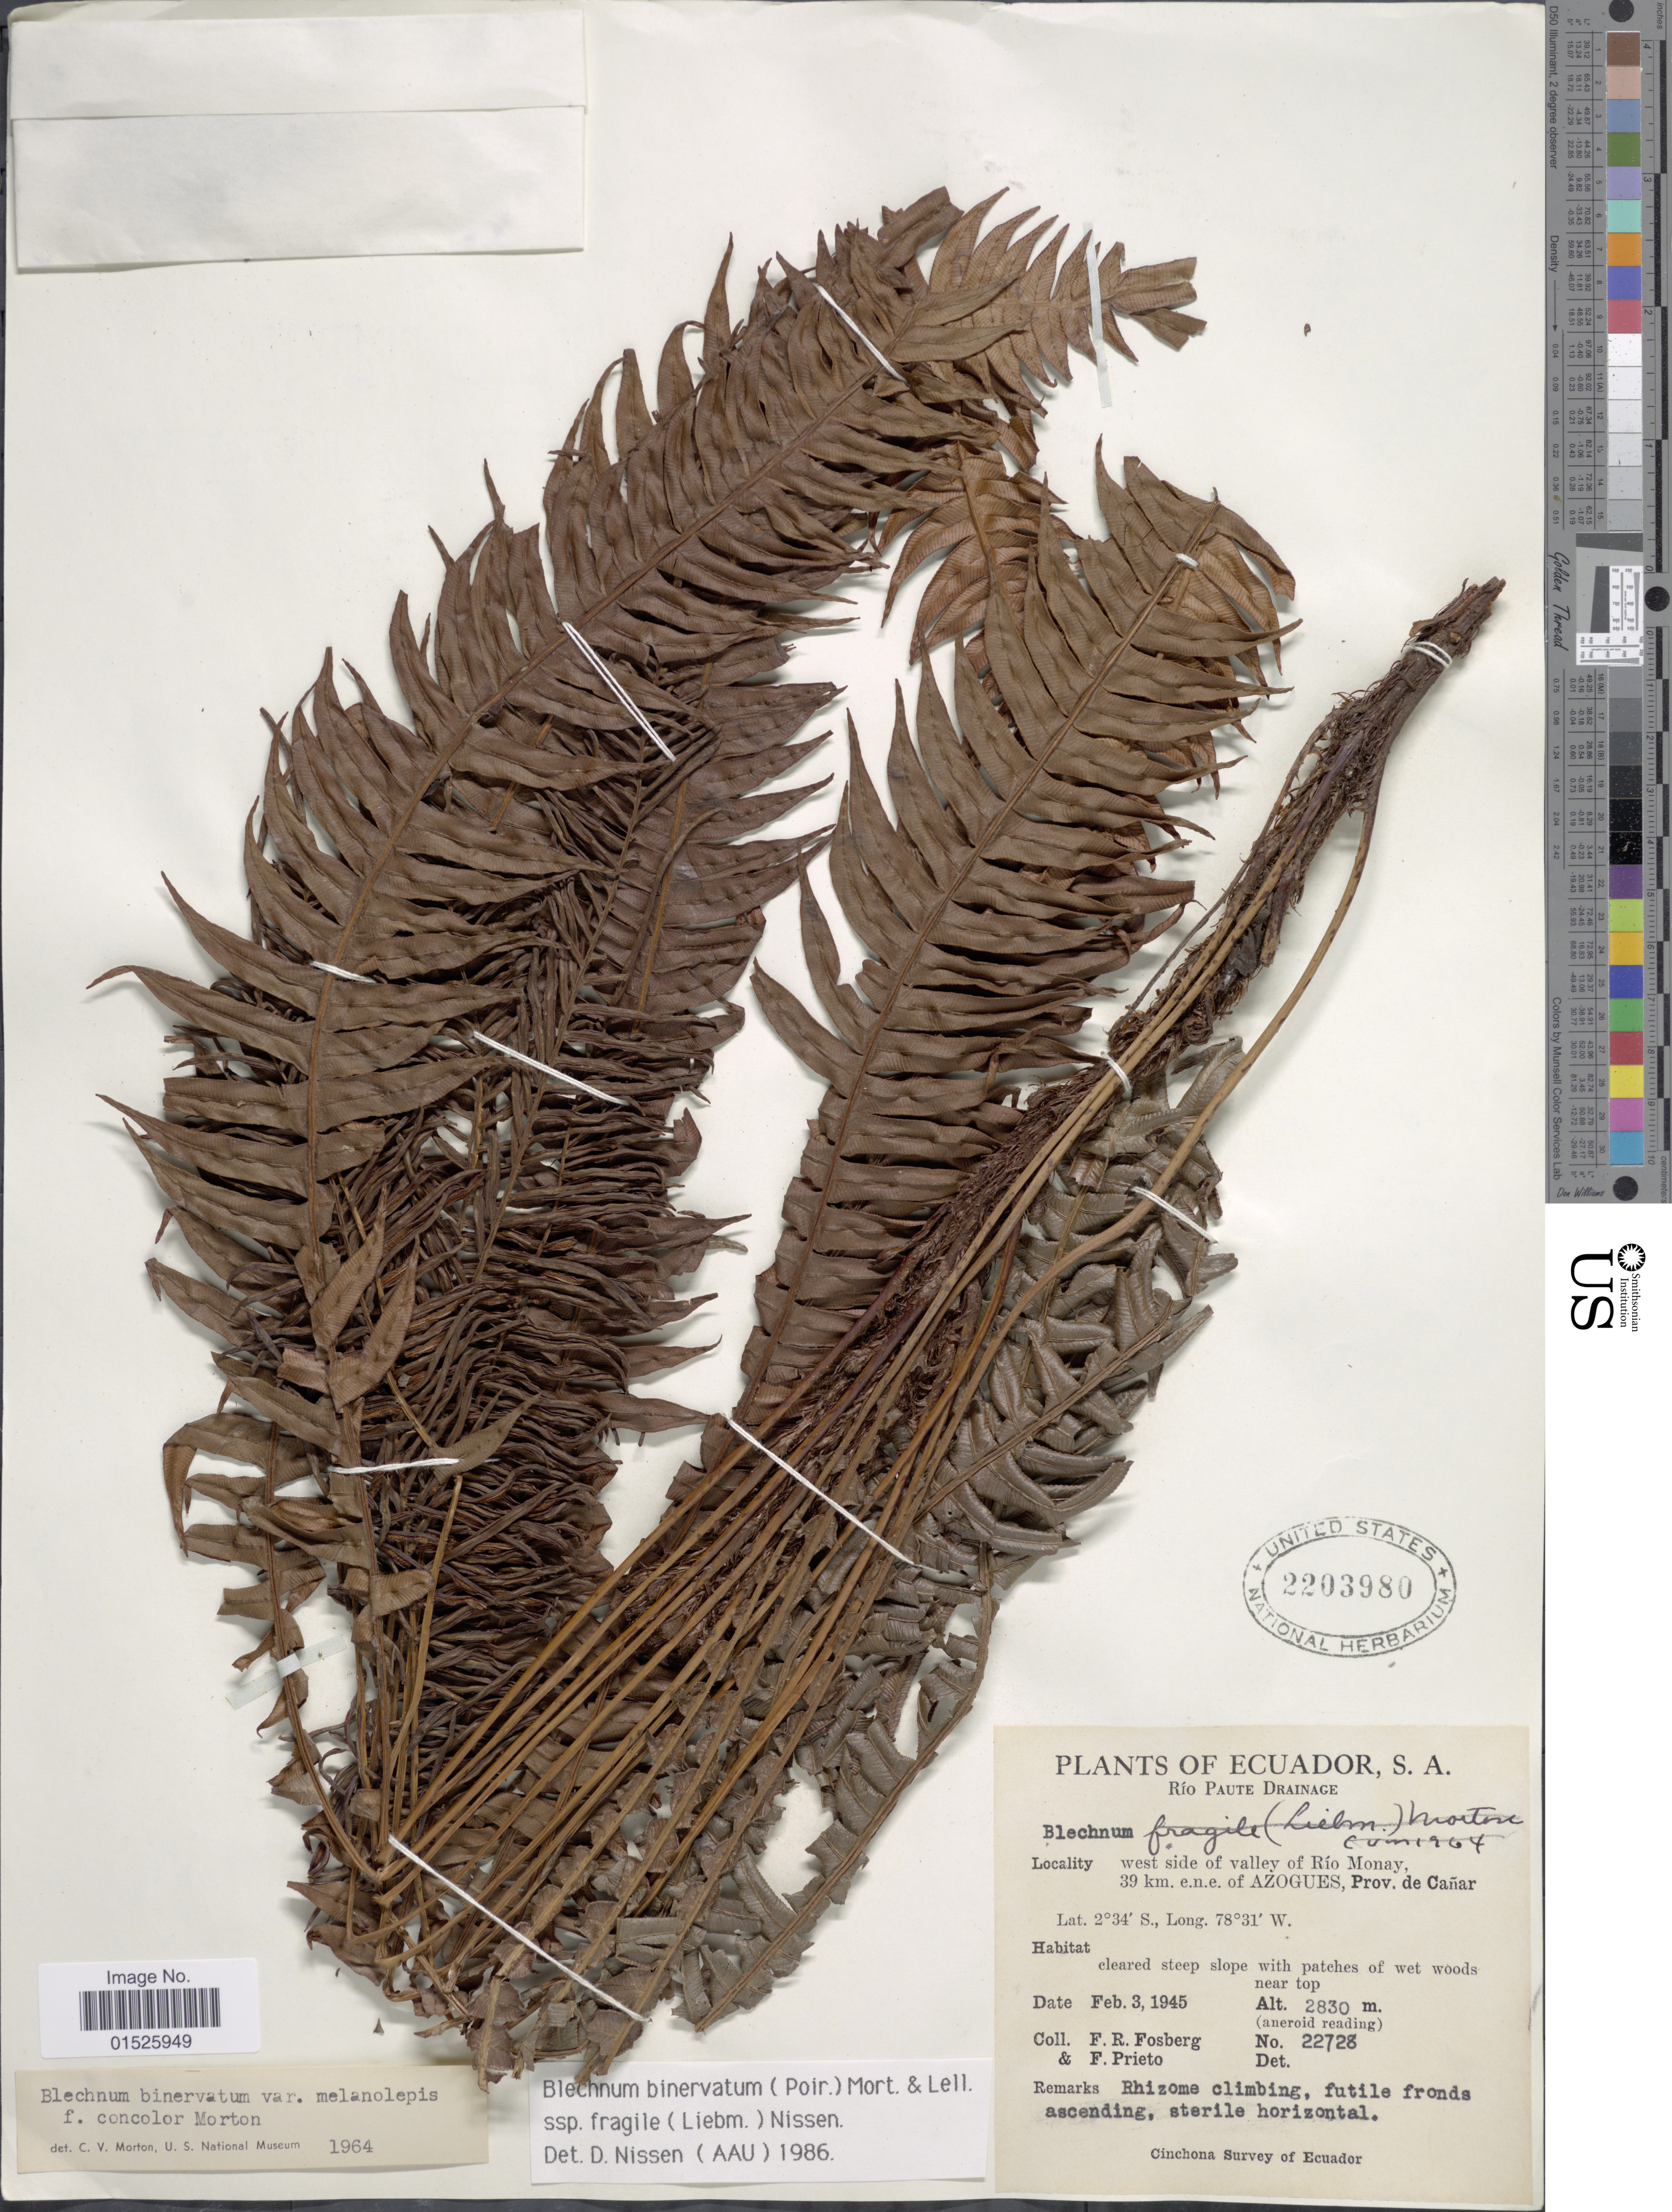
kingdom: Plantae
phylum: Tracheophyta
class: Polypodiopsida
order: Polypodiales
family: Blechnaceae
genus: Blechnum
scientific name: Blechnum fragile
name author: (Liebm.) C.V. Morton & Lellinger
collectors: F. R. Fosberg & F. Prieto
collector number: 22728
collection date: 1945-02-03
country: Ecuador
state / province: Cañar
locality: Río Paute Drainage. West side of valley of Río Monay, 39 km. e.n.e. of Azogues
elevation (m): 2830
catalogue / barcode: US 2203980